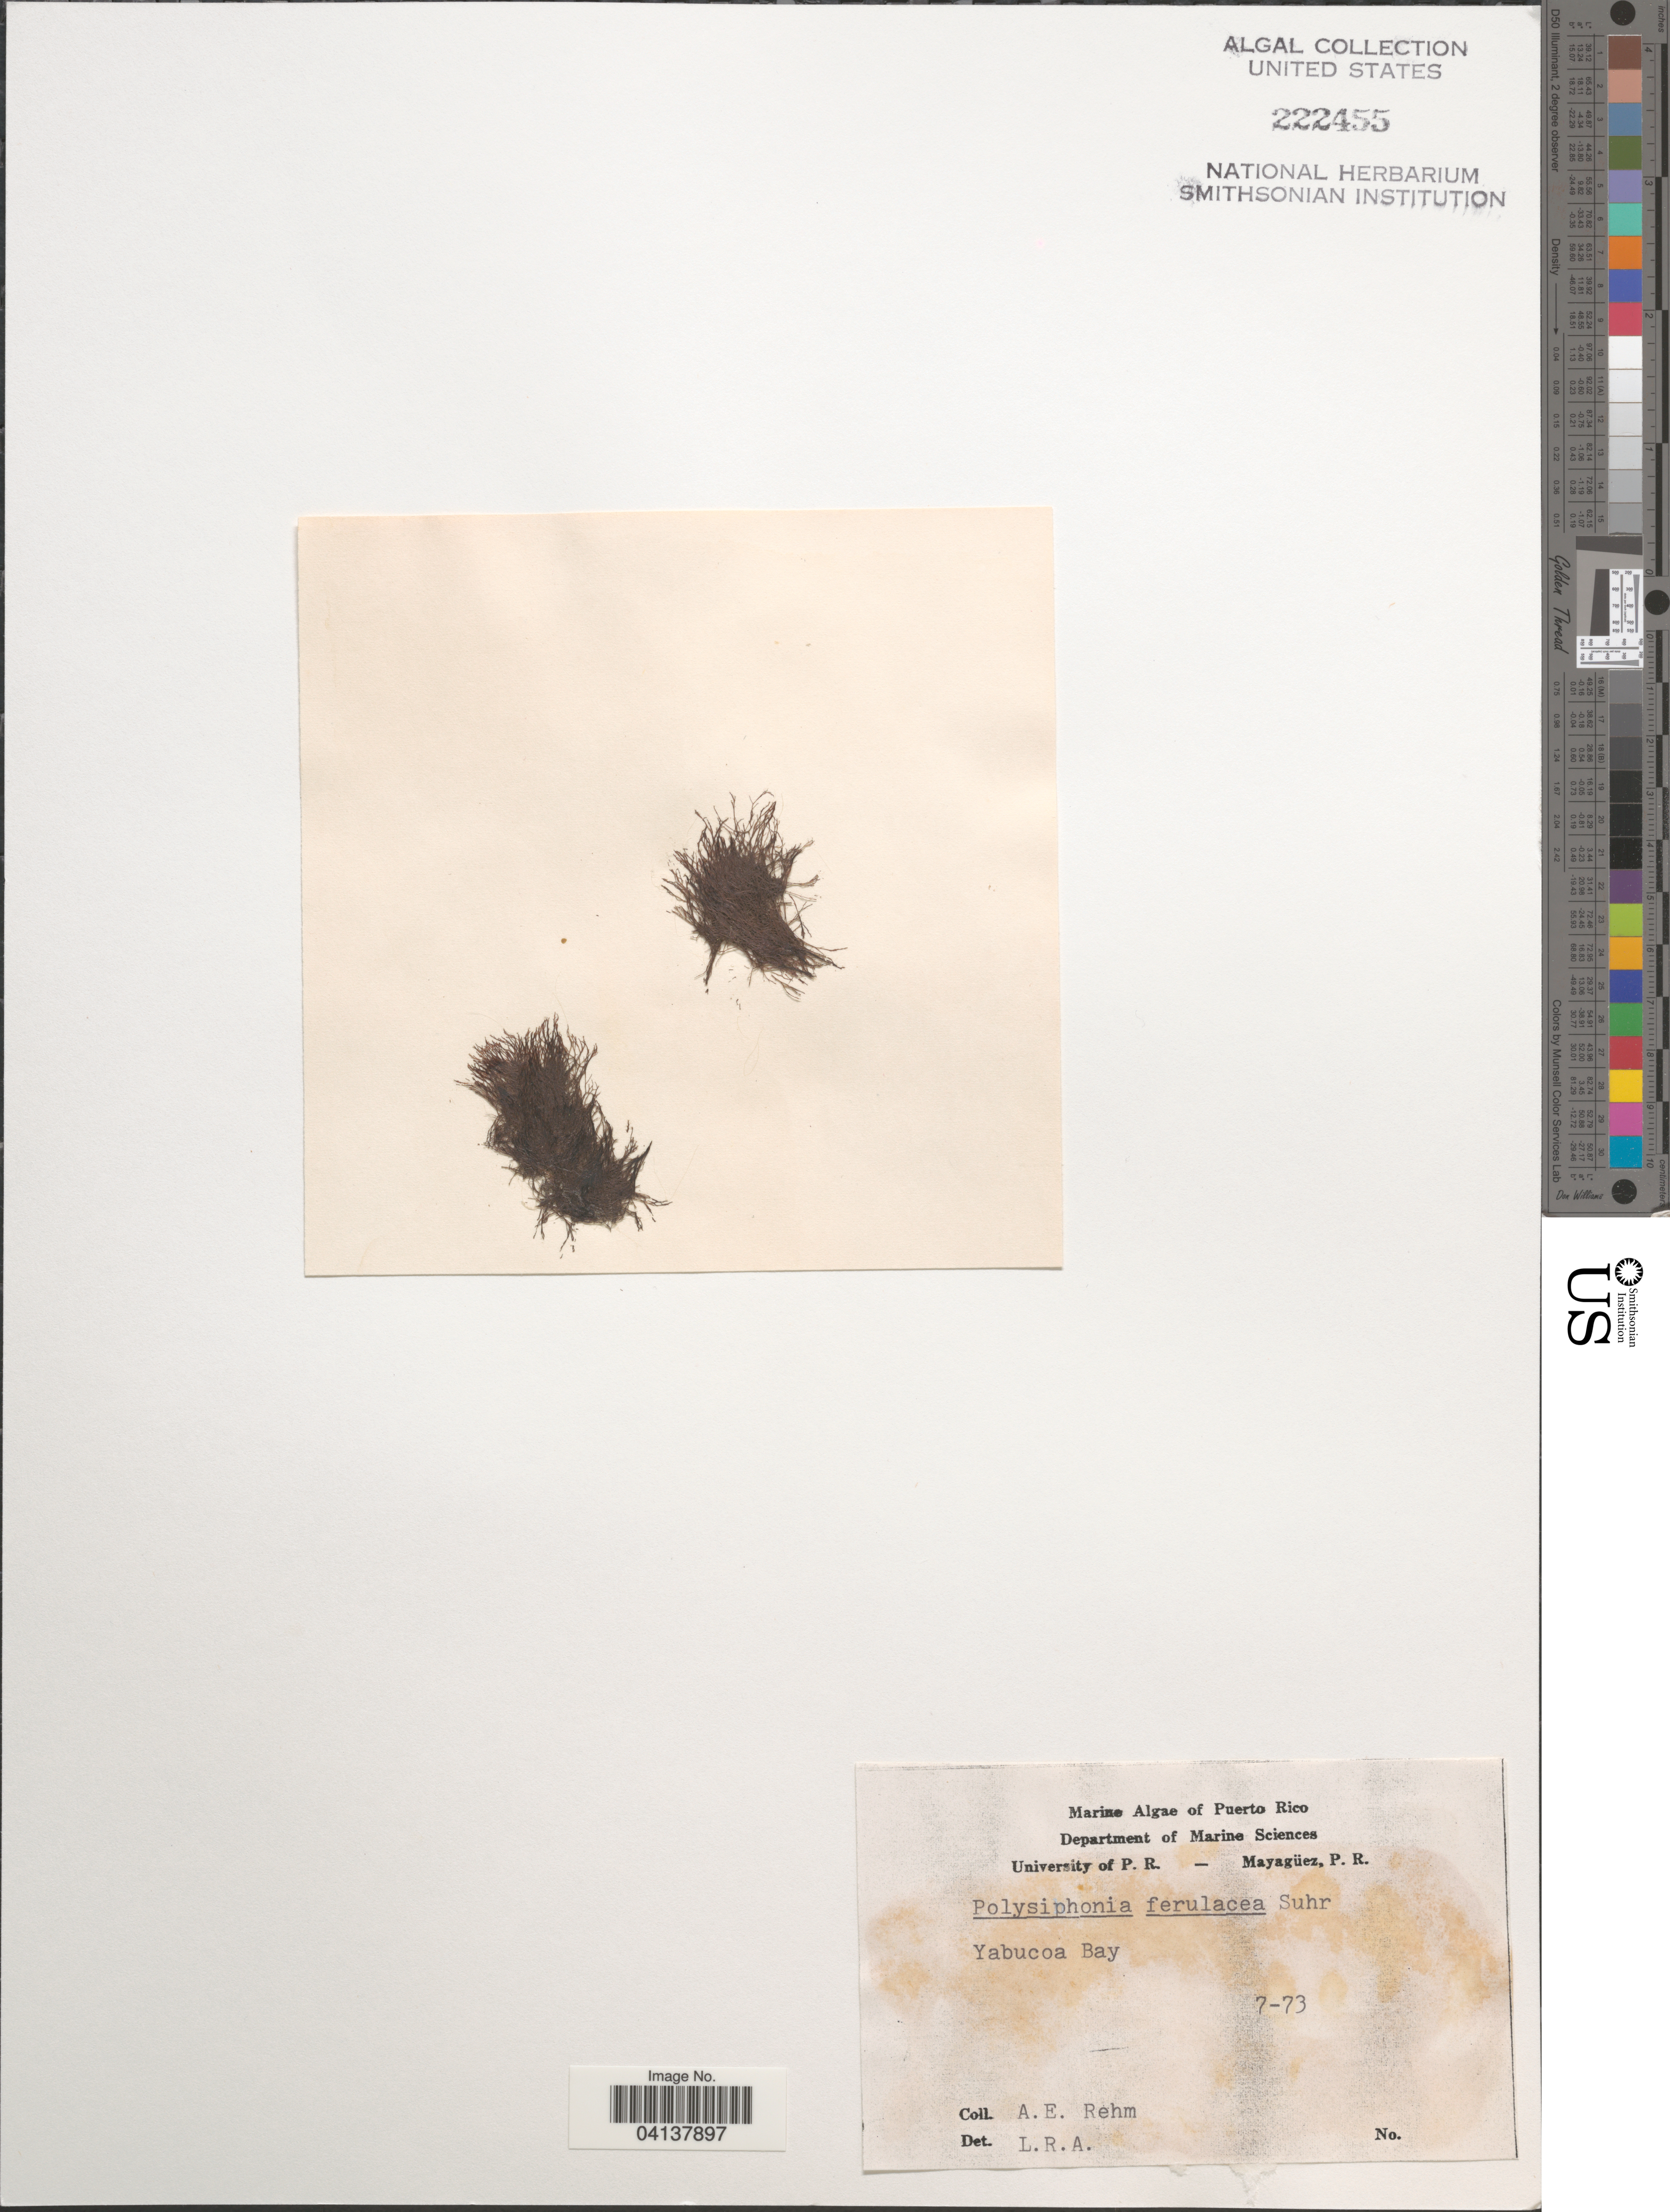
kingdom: Plantae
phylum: Rhodophyta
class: Florideophyceae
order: Ceramiales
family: Rhodomelaceae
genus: Melanothamnus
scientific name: Melanothamnus ferulaceus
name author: (Suhr ex J. Agardh) Diaz-Tapia & Maggs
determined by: Algae name updating Project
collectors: A. Rehm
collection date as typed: Transcribed d/m/y: /7/73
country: Puerto Rico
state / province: Yabucoa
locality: Yabucoa Bay.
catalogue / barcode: US 222455